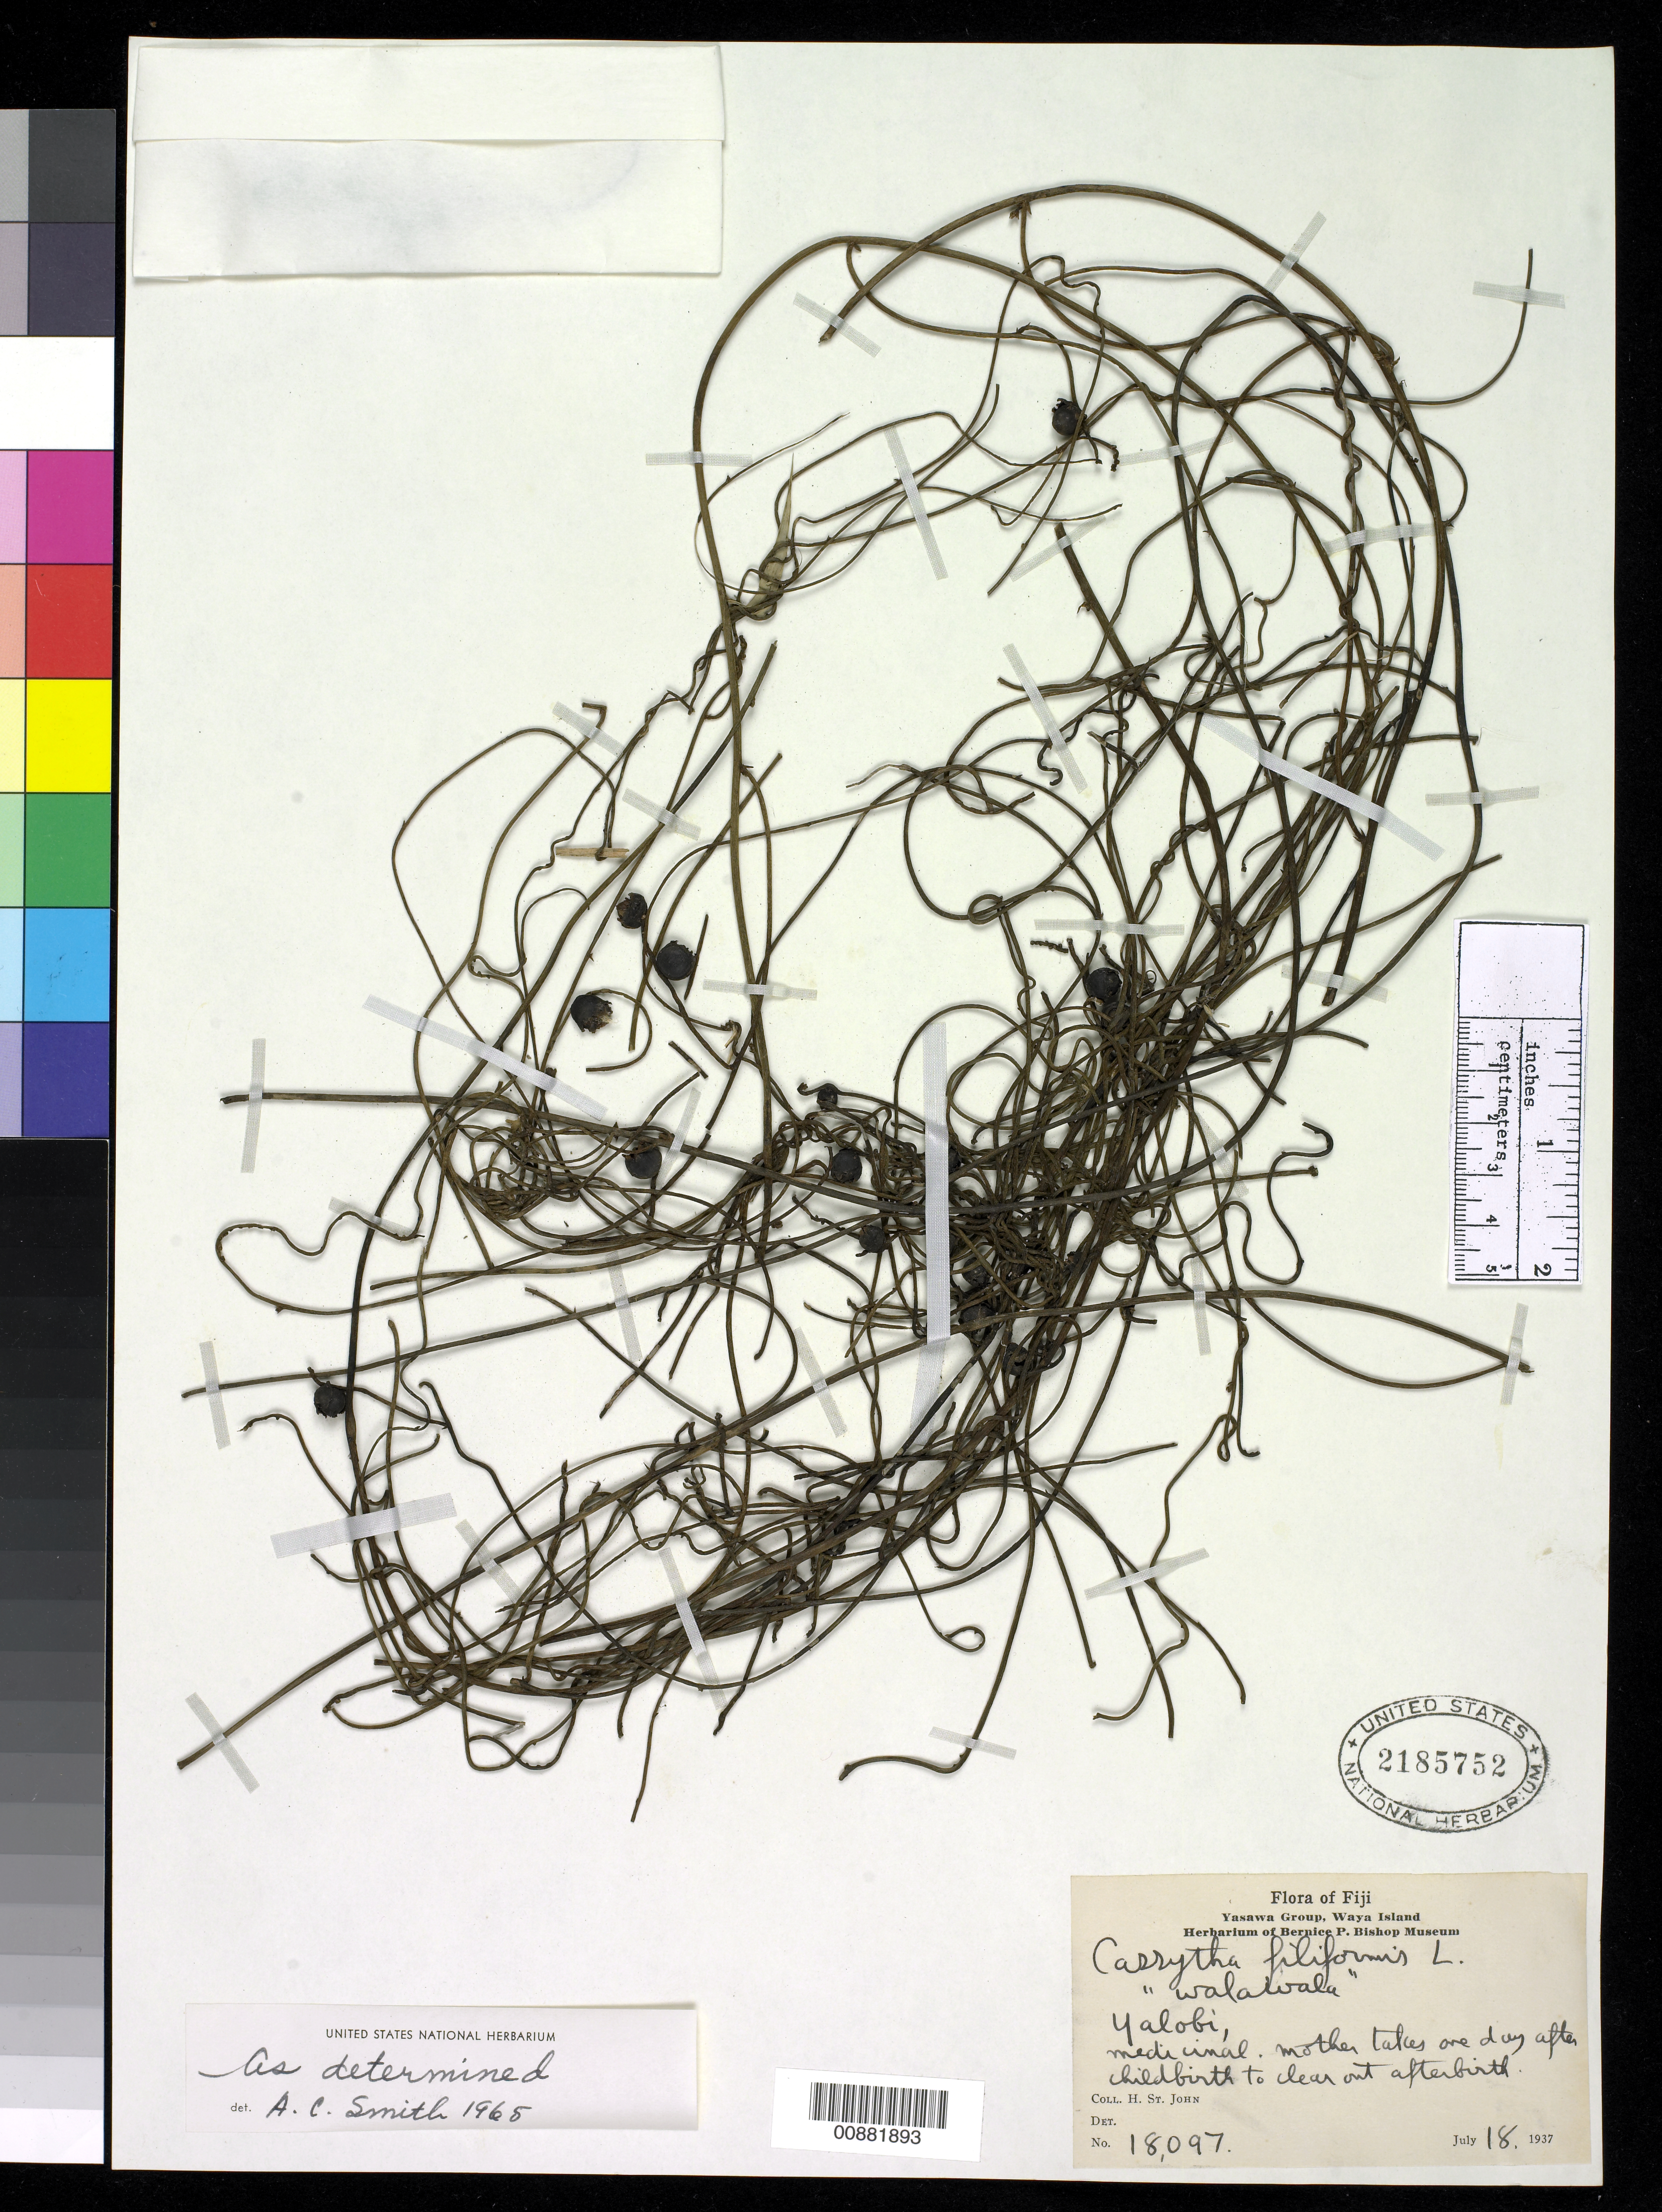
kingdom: Plantae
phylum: Tracheophyta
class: Magnoliopsida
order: Laurales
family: Lauraceae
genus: Cassytha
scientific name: Cassytha filiformis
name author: L.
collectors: H. St. John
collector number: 18097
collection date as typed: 18 Jul 1937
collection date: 1937-07-18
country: Fiji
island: Waya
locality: Yalobi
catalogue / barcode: US 2185752